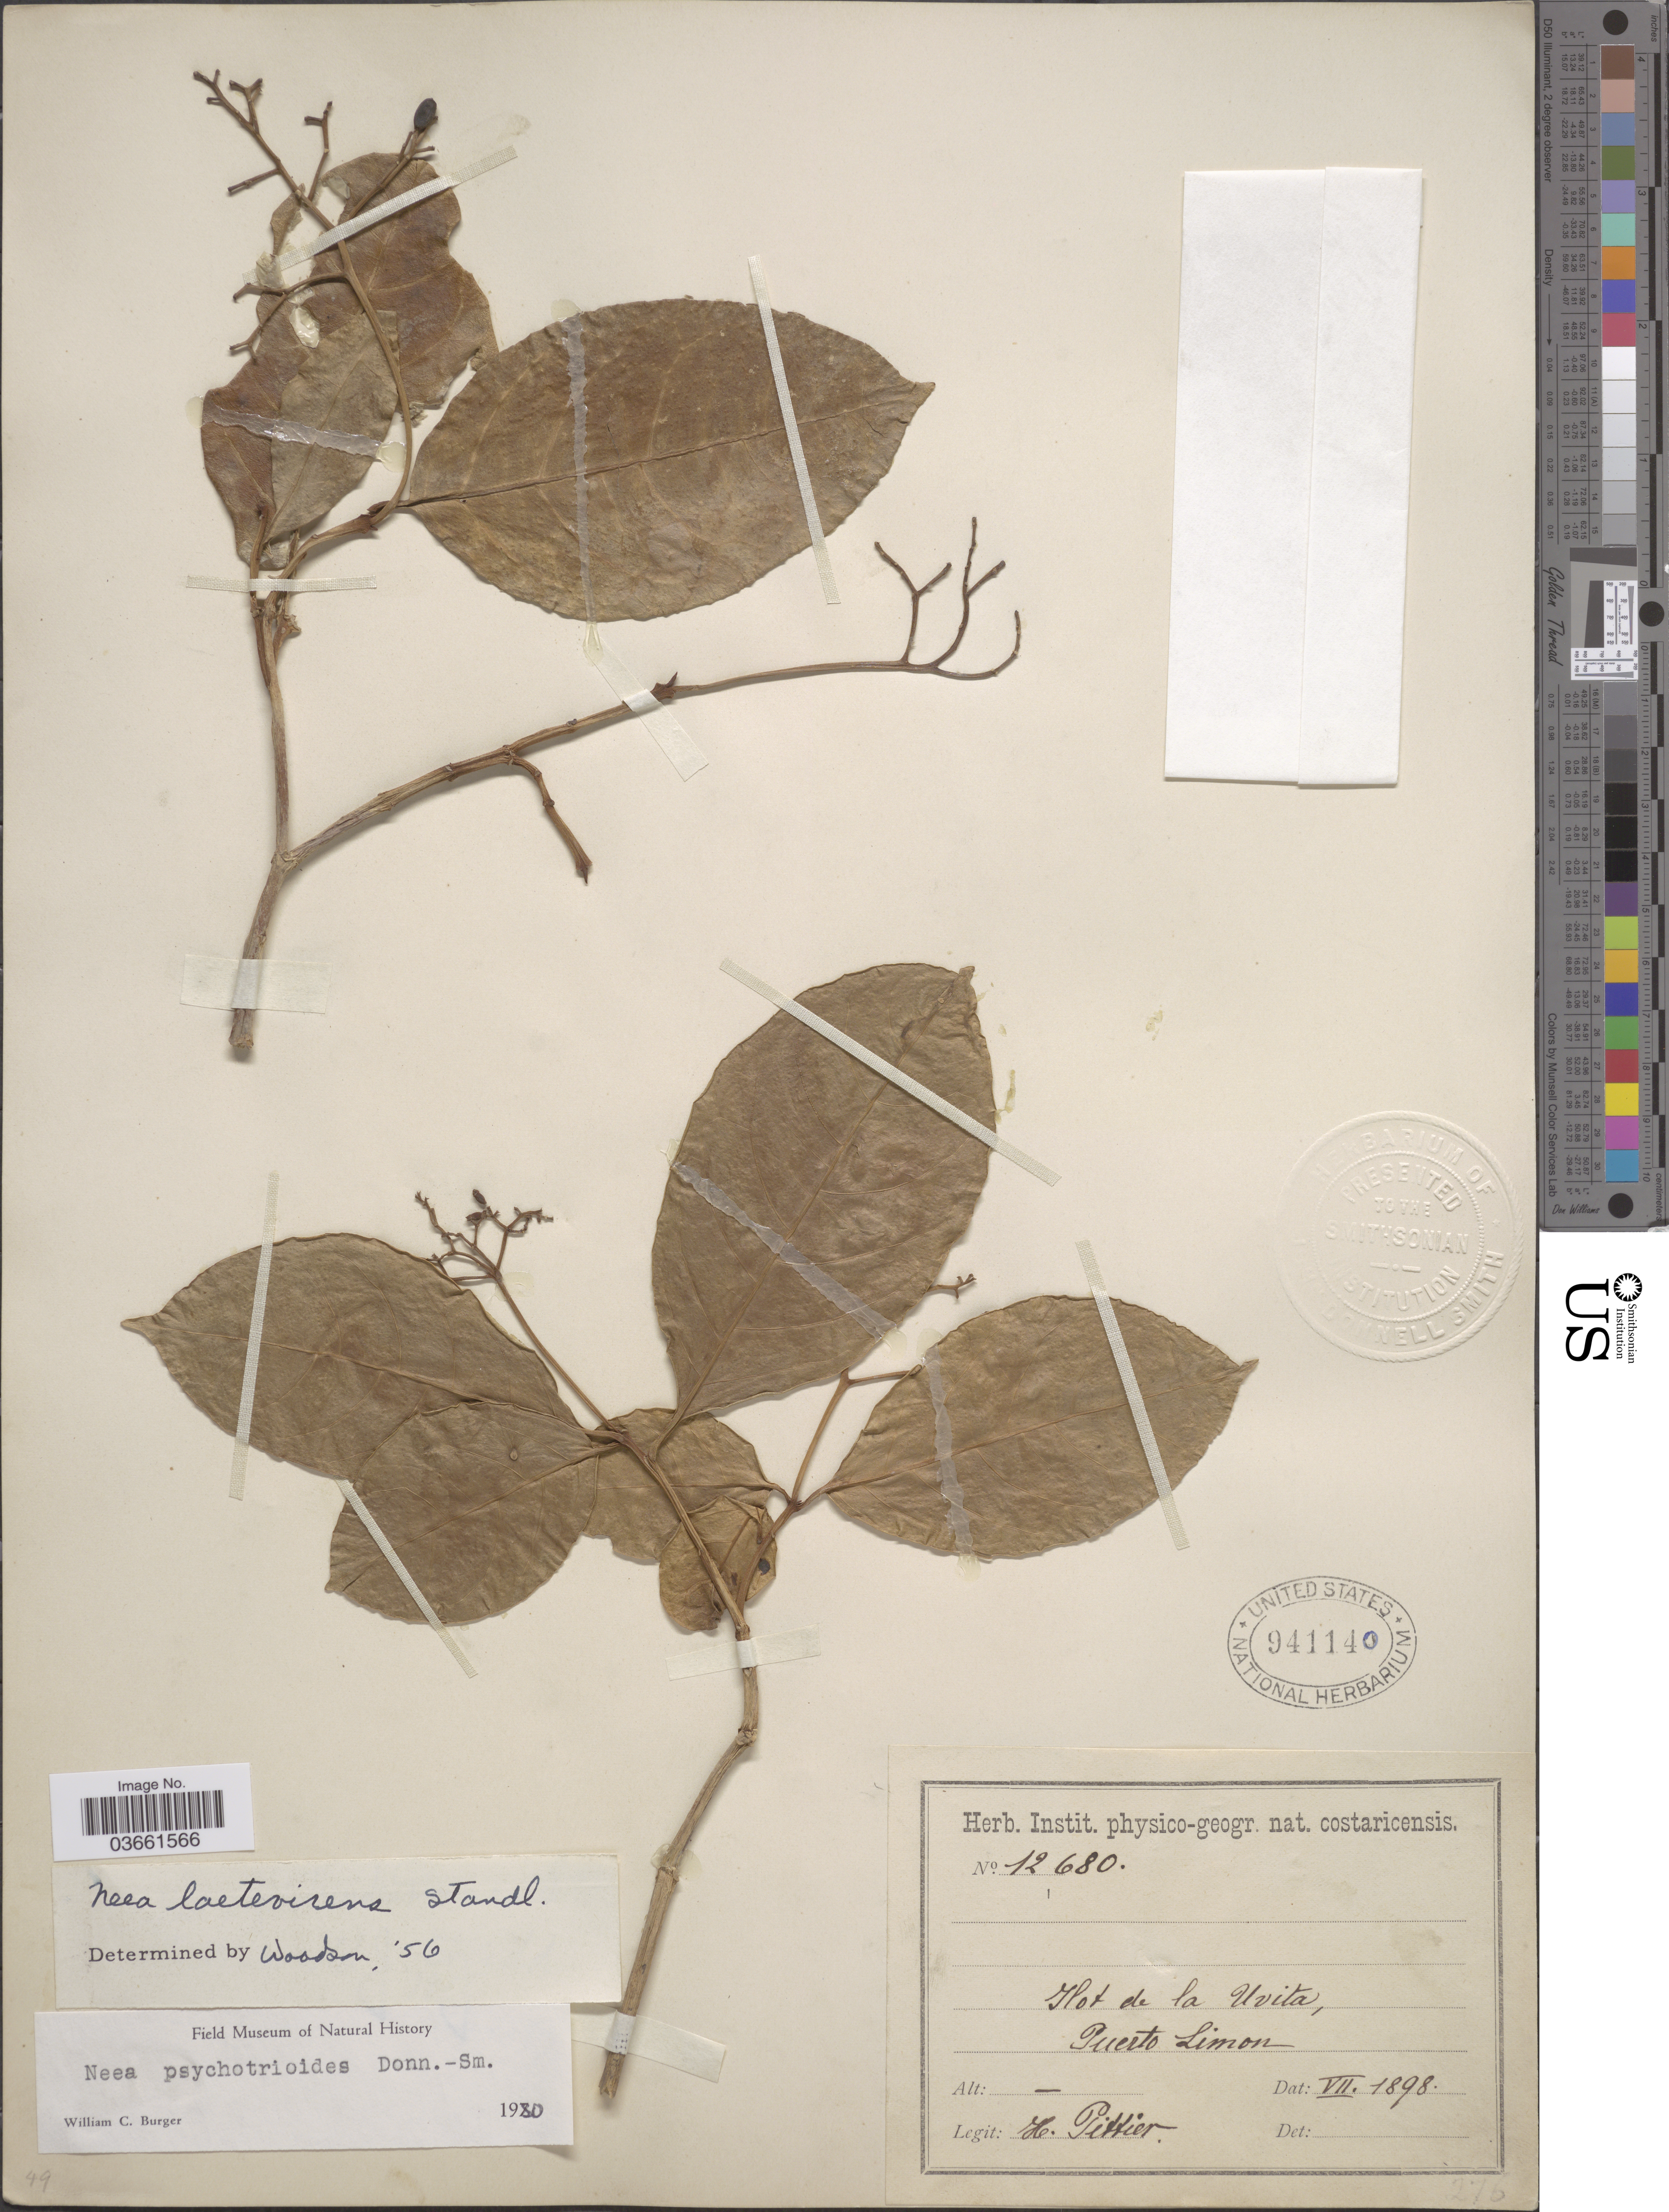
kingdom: Plantae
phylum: Tracheophyta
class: Magnoliopsida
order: Caryophyllales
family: Nyctaginaceae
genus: Neea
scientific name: Neea psychotrioides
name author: Donn. Sm.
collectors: H. F. Pittier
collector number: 12680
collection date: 1898-07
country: Costa Rica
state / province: Limón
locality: Ilot de la Uvita [Uvita island], Puerto Limon.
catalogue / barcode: US 941140